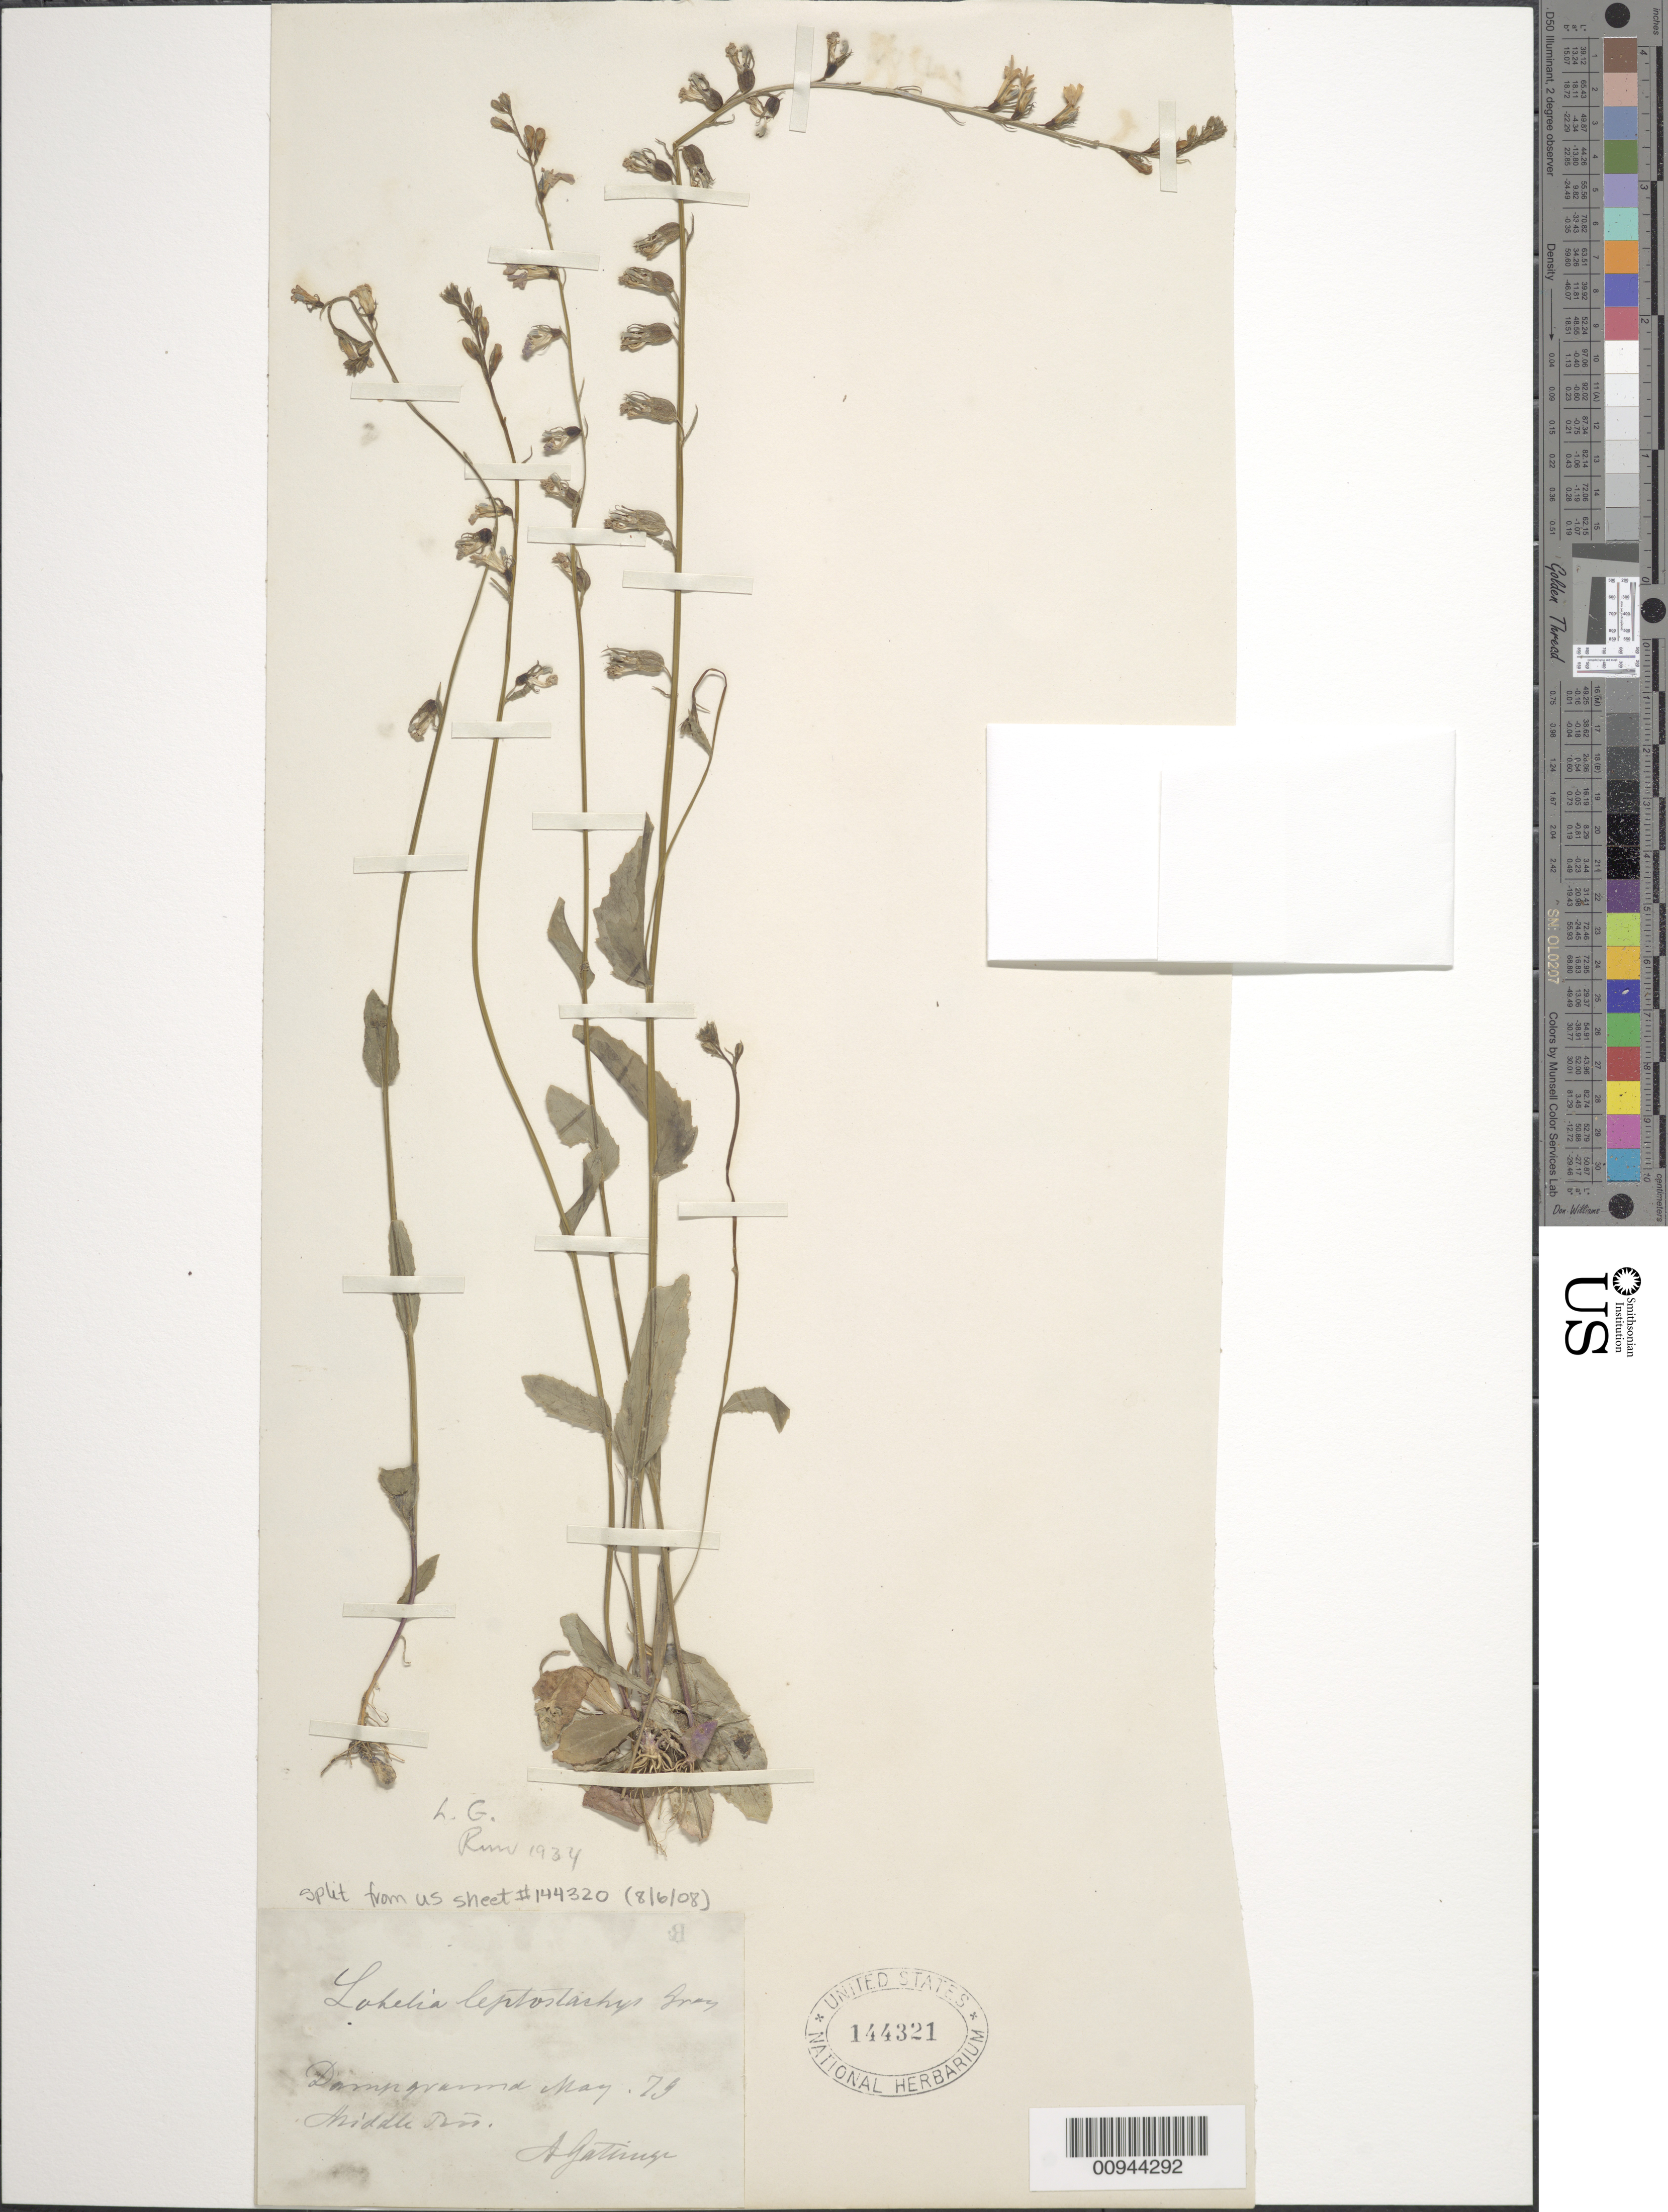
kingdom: Plantae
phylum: Tracheophyta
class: Magnoliopsida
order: Asterales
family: Campanulaceae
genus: Lobelia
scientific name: Lobelia gattingeri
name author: A. Gray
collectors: A. Gattinger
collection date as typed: May 79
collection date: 1897-05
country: United States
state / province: Tennessee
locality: Middle Tennessee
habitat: damp ground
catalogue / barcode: US 144320